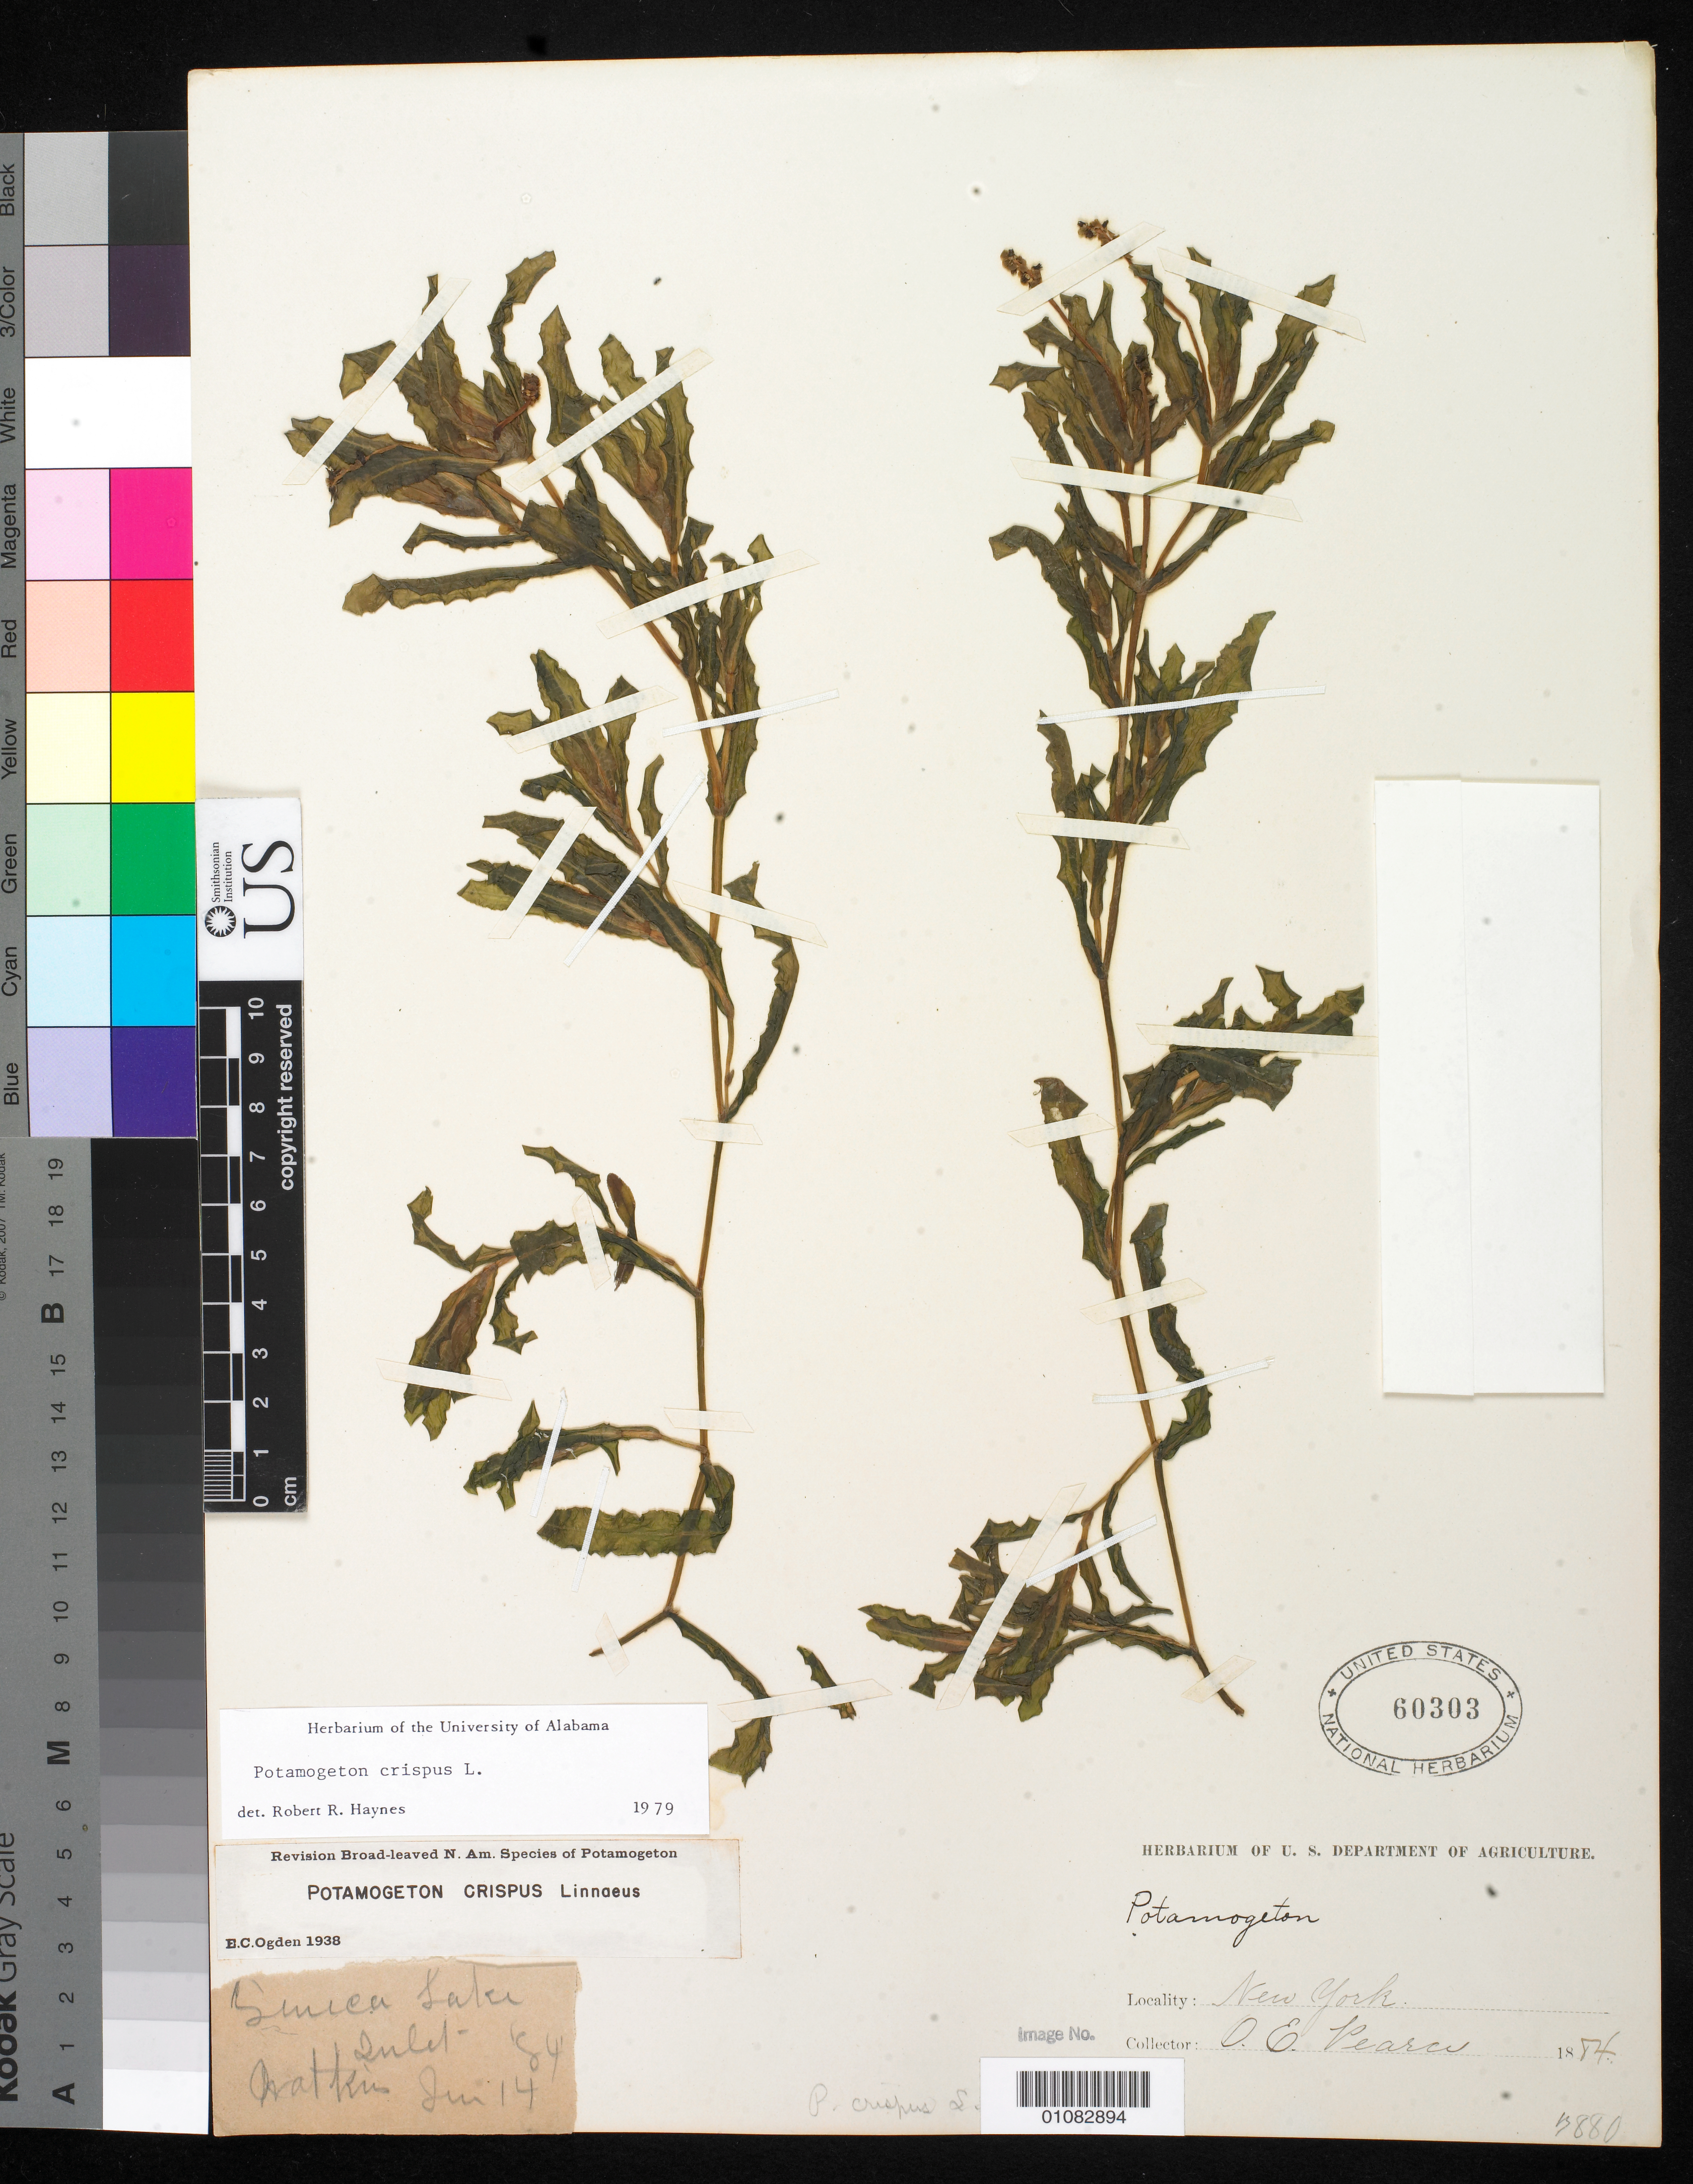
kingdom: Plantae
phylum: Tracheophyta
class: Liliopsida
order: Alismatales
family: Potamogetonaceae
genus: Potamogeton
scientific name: Potamogeton crispus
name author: L.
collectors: O. E. Pearce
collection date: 1884-06-14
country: United States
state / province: New York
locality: Seneca Lake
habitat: Inlet.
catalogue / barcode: US 60303